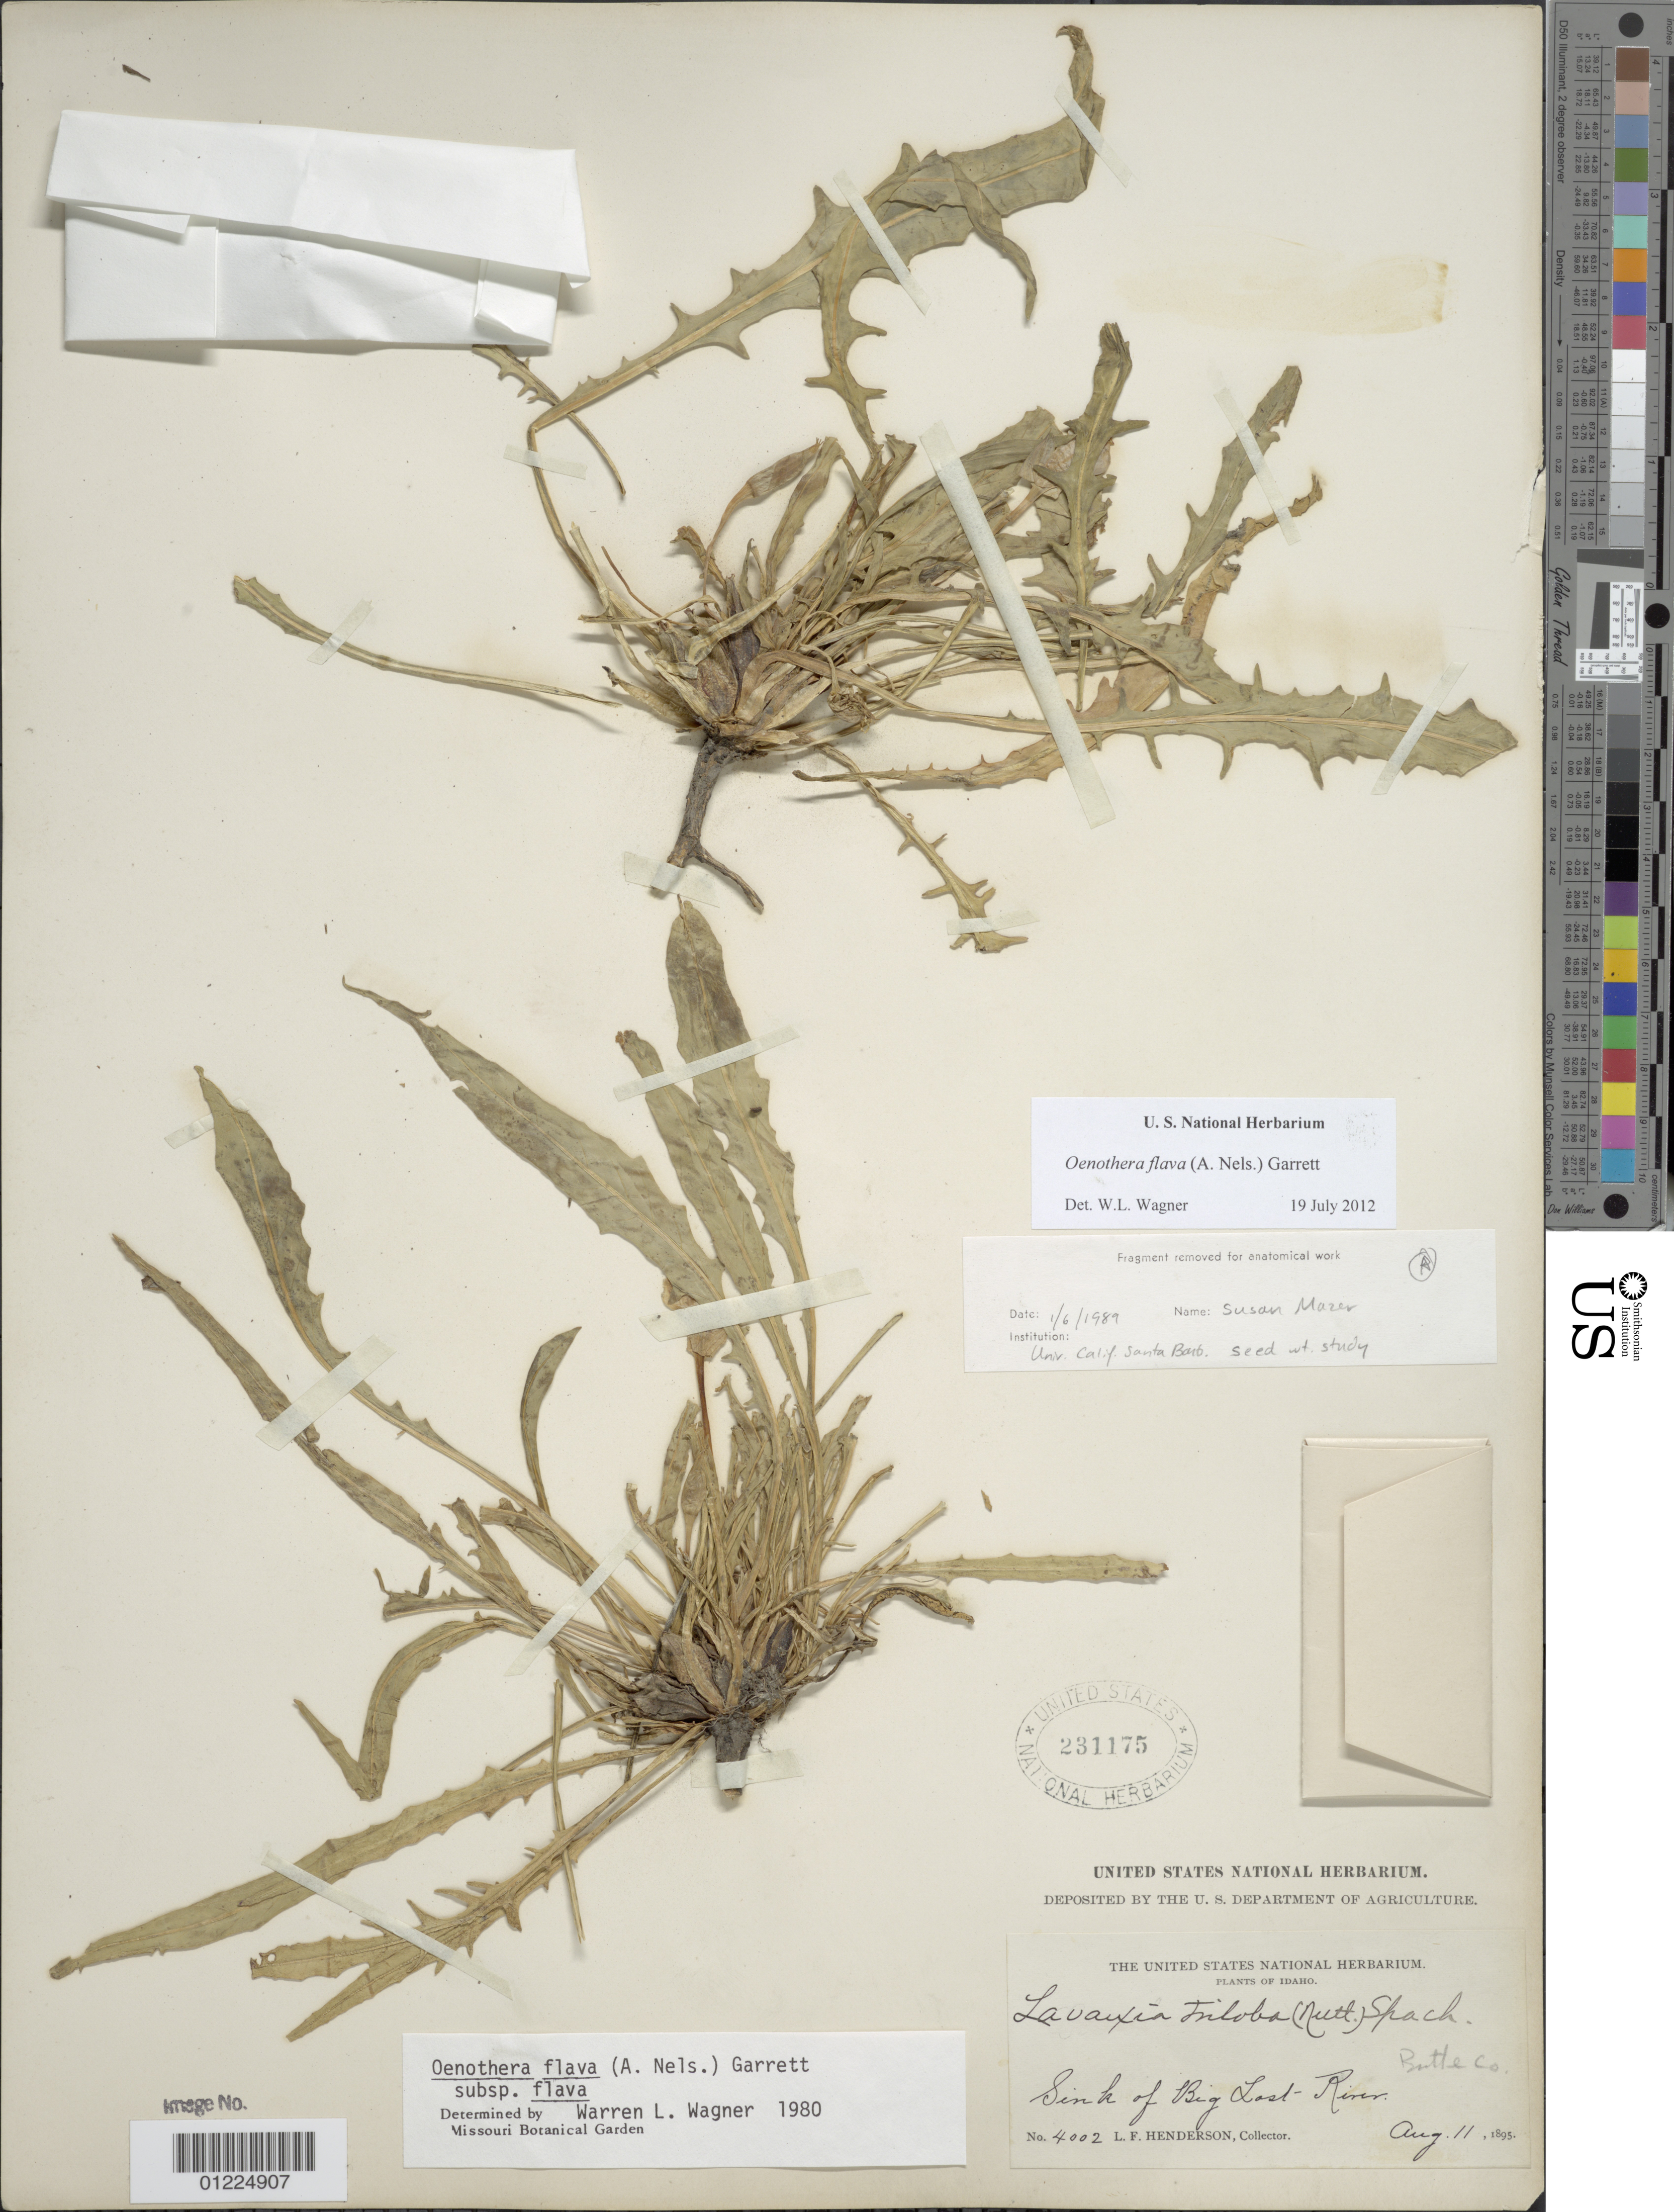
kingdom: Plantae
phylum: Tracheophyta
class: Magnoliopsida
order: Myrtales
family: Onagraceae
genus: Oenothera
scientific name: Oenothera flava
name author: (A. Nelson) Garrett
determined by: Wagner, W. L., (BOT), Smithsonian Institution - National Museum of Natural History (UNITED STATES)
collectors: L. F. Henderson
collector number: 4002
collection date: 1895-08-11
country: United States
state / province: Idaho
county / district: Butte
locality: Sink of Big Lost River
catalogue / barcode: US 231175